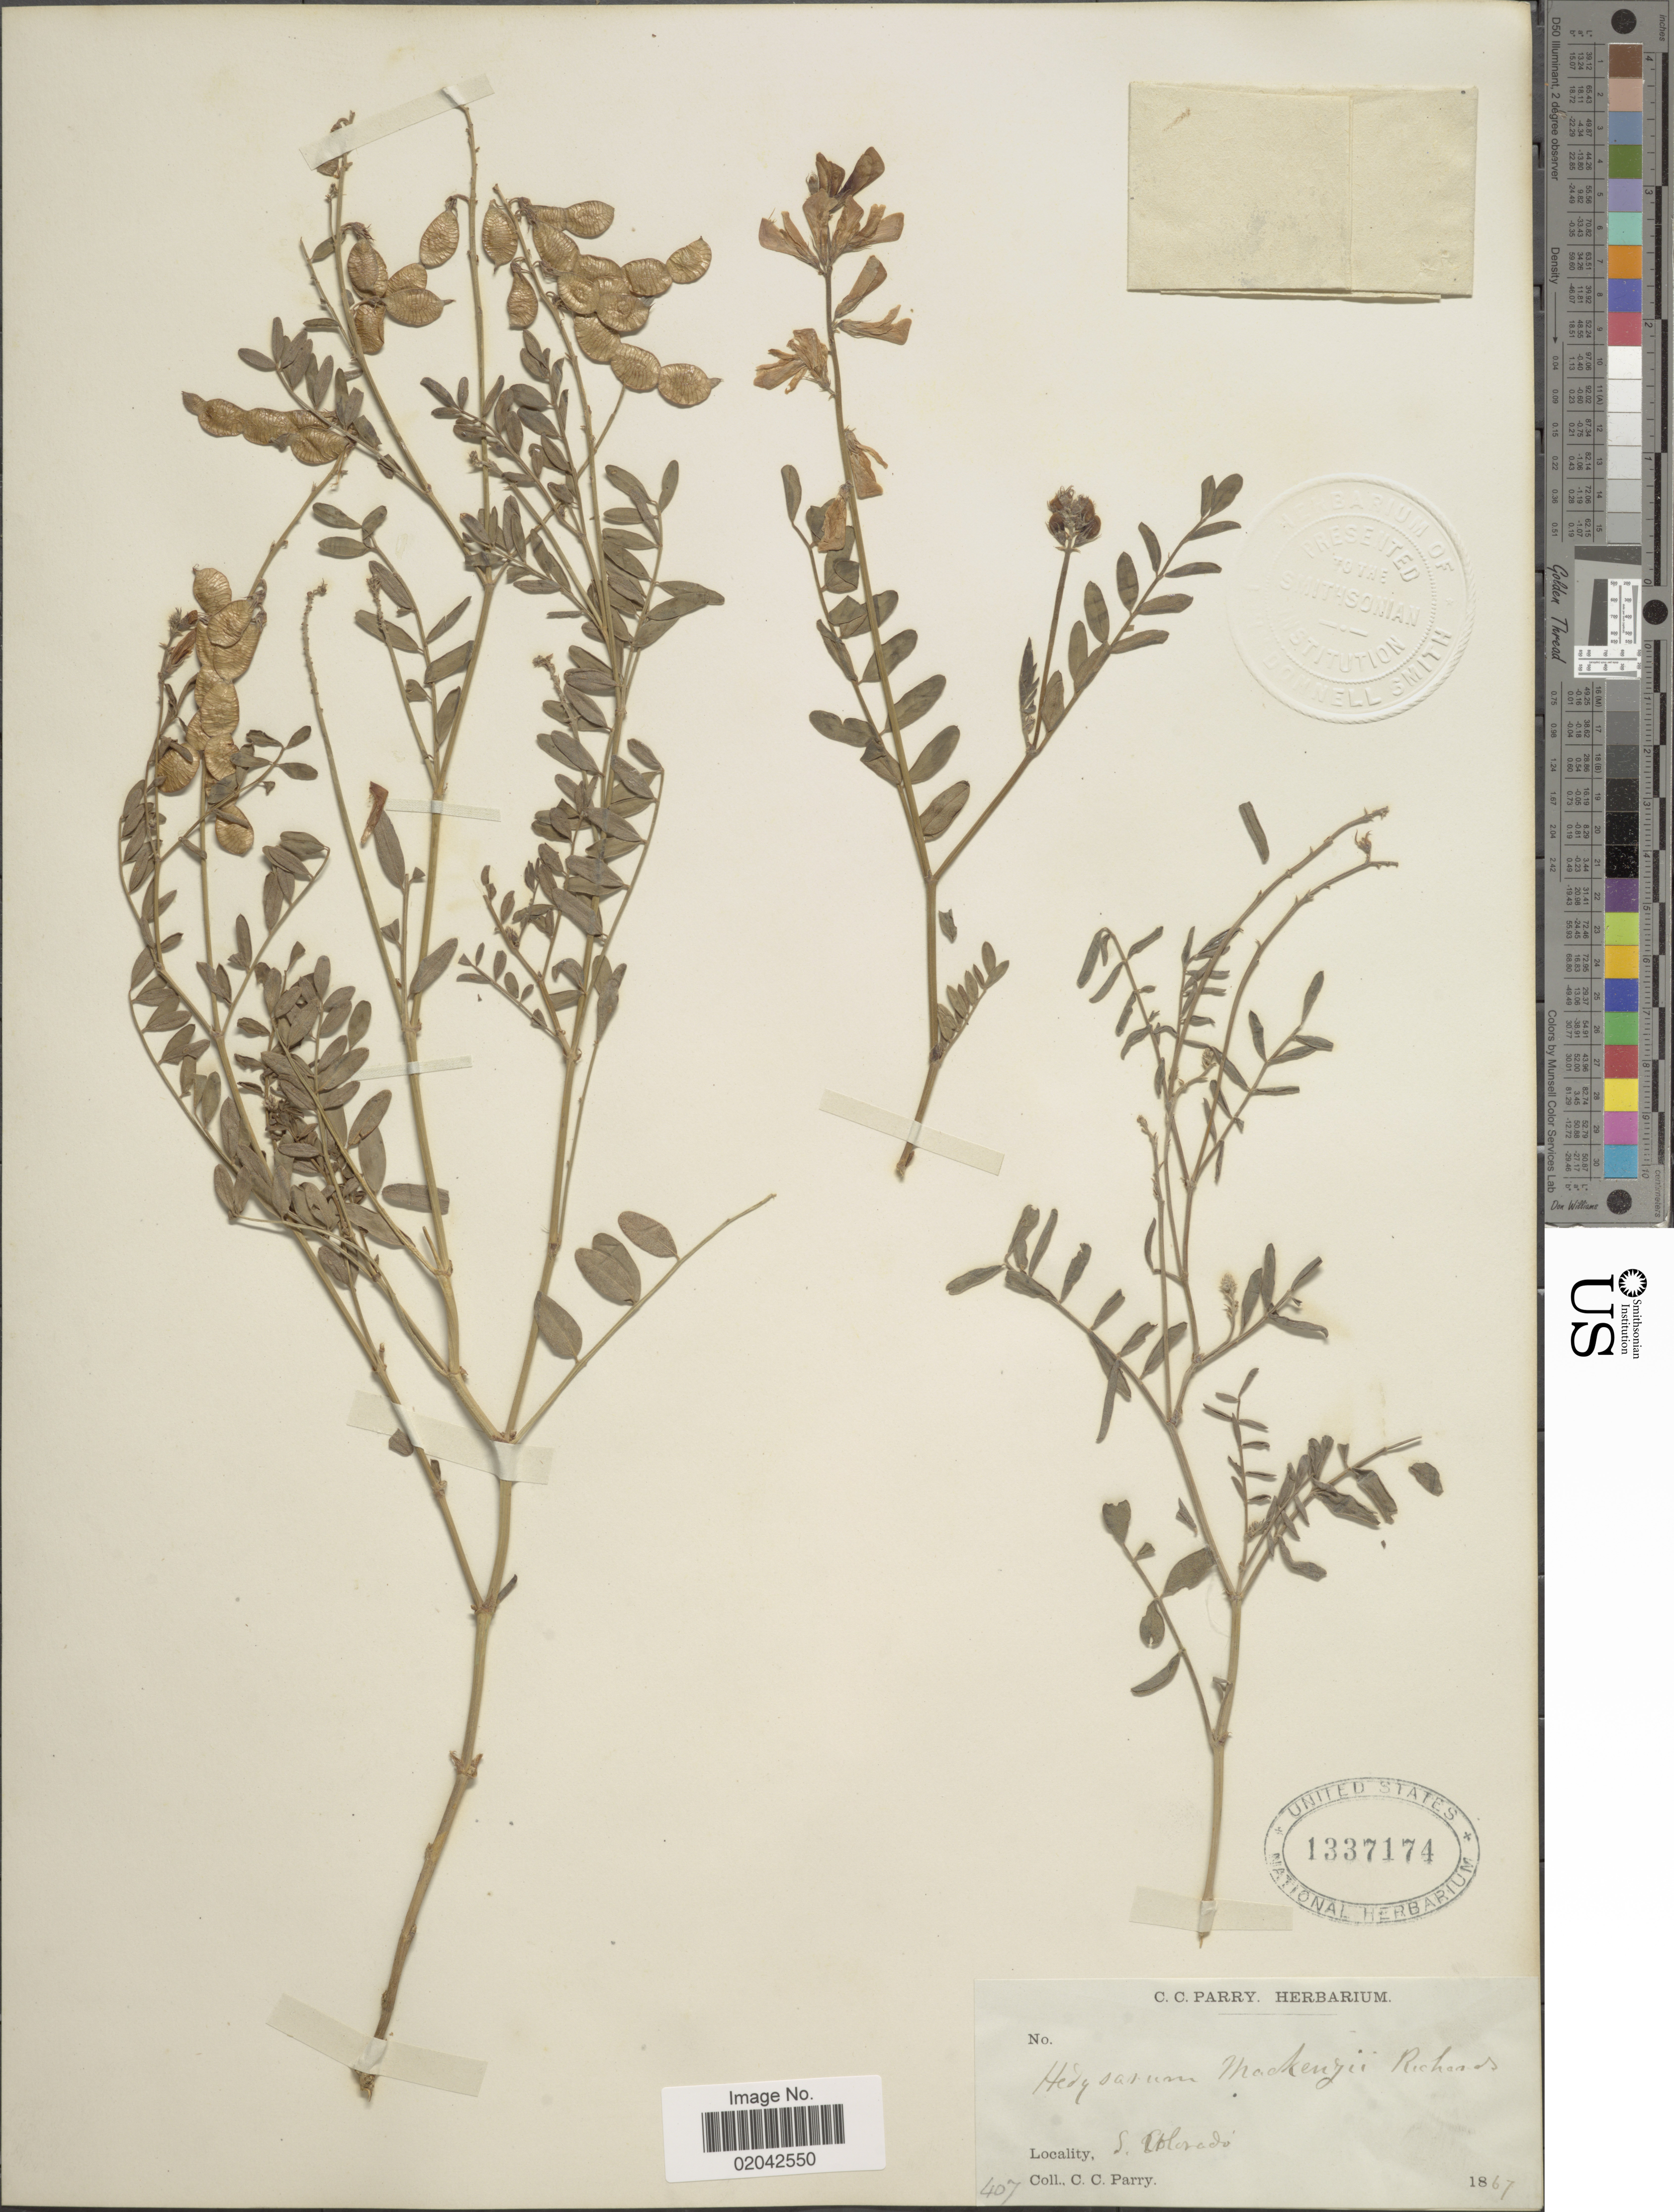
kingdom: Plantae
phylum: Tracheophyta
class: Magnoliopsida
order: Fabales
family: Fabaceae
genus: Hedysarum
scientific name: Hedysarum mackenziei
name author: Richardson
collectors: C. C. Parry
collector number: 407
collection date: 1867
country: United States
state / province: Colorado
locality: S. Colorado.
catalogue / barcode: US 1337174